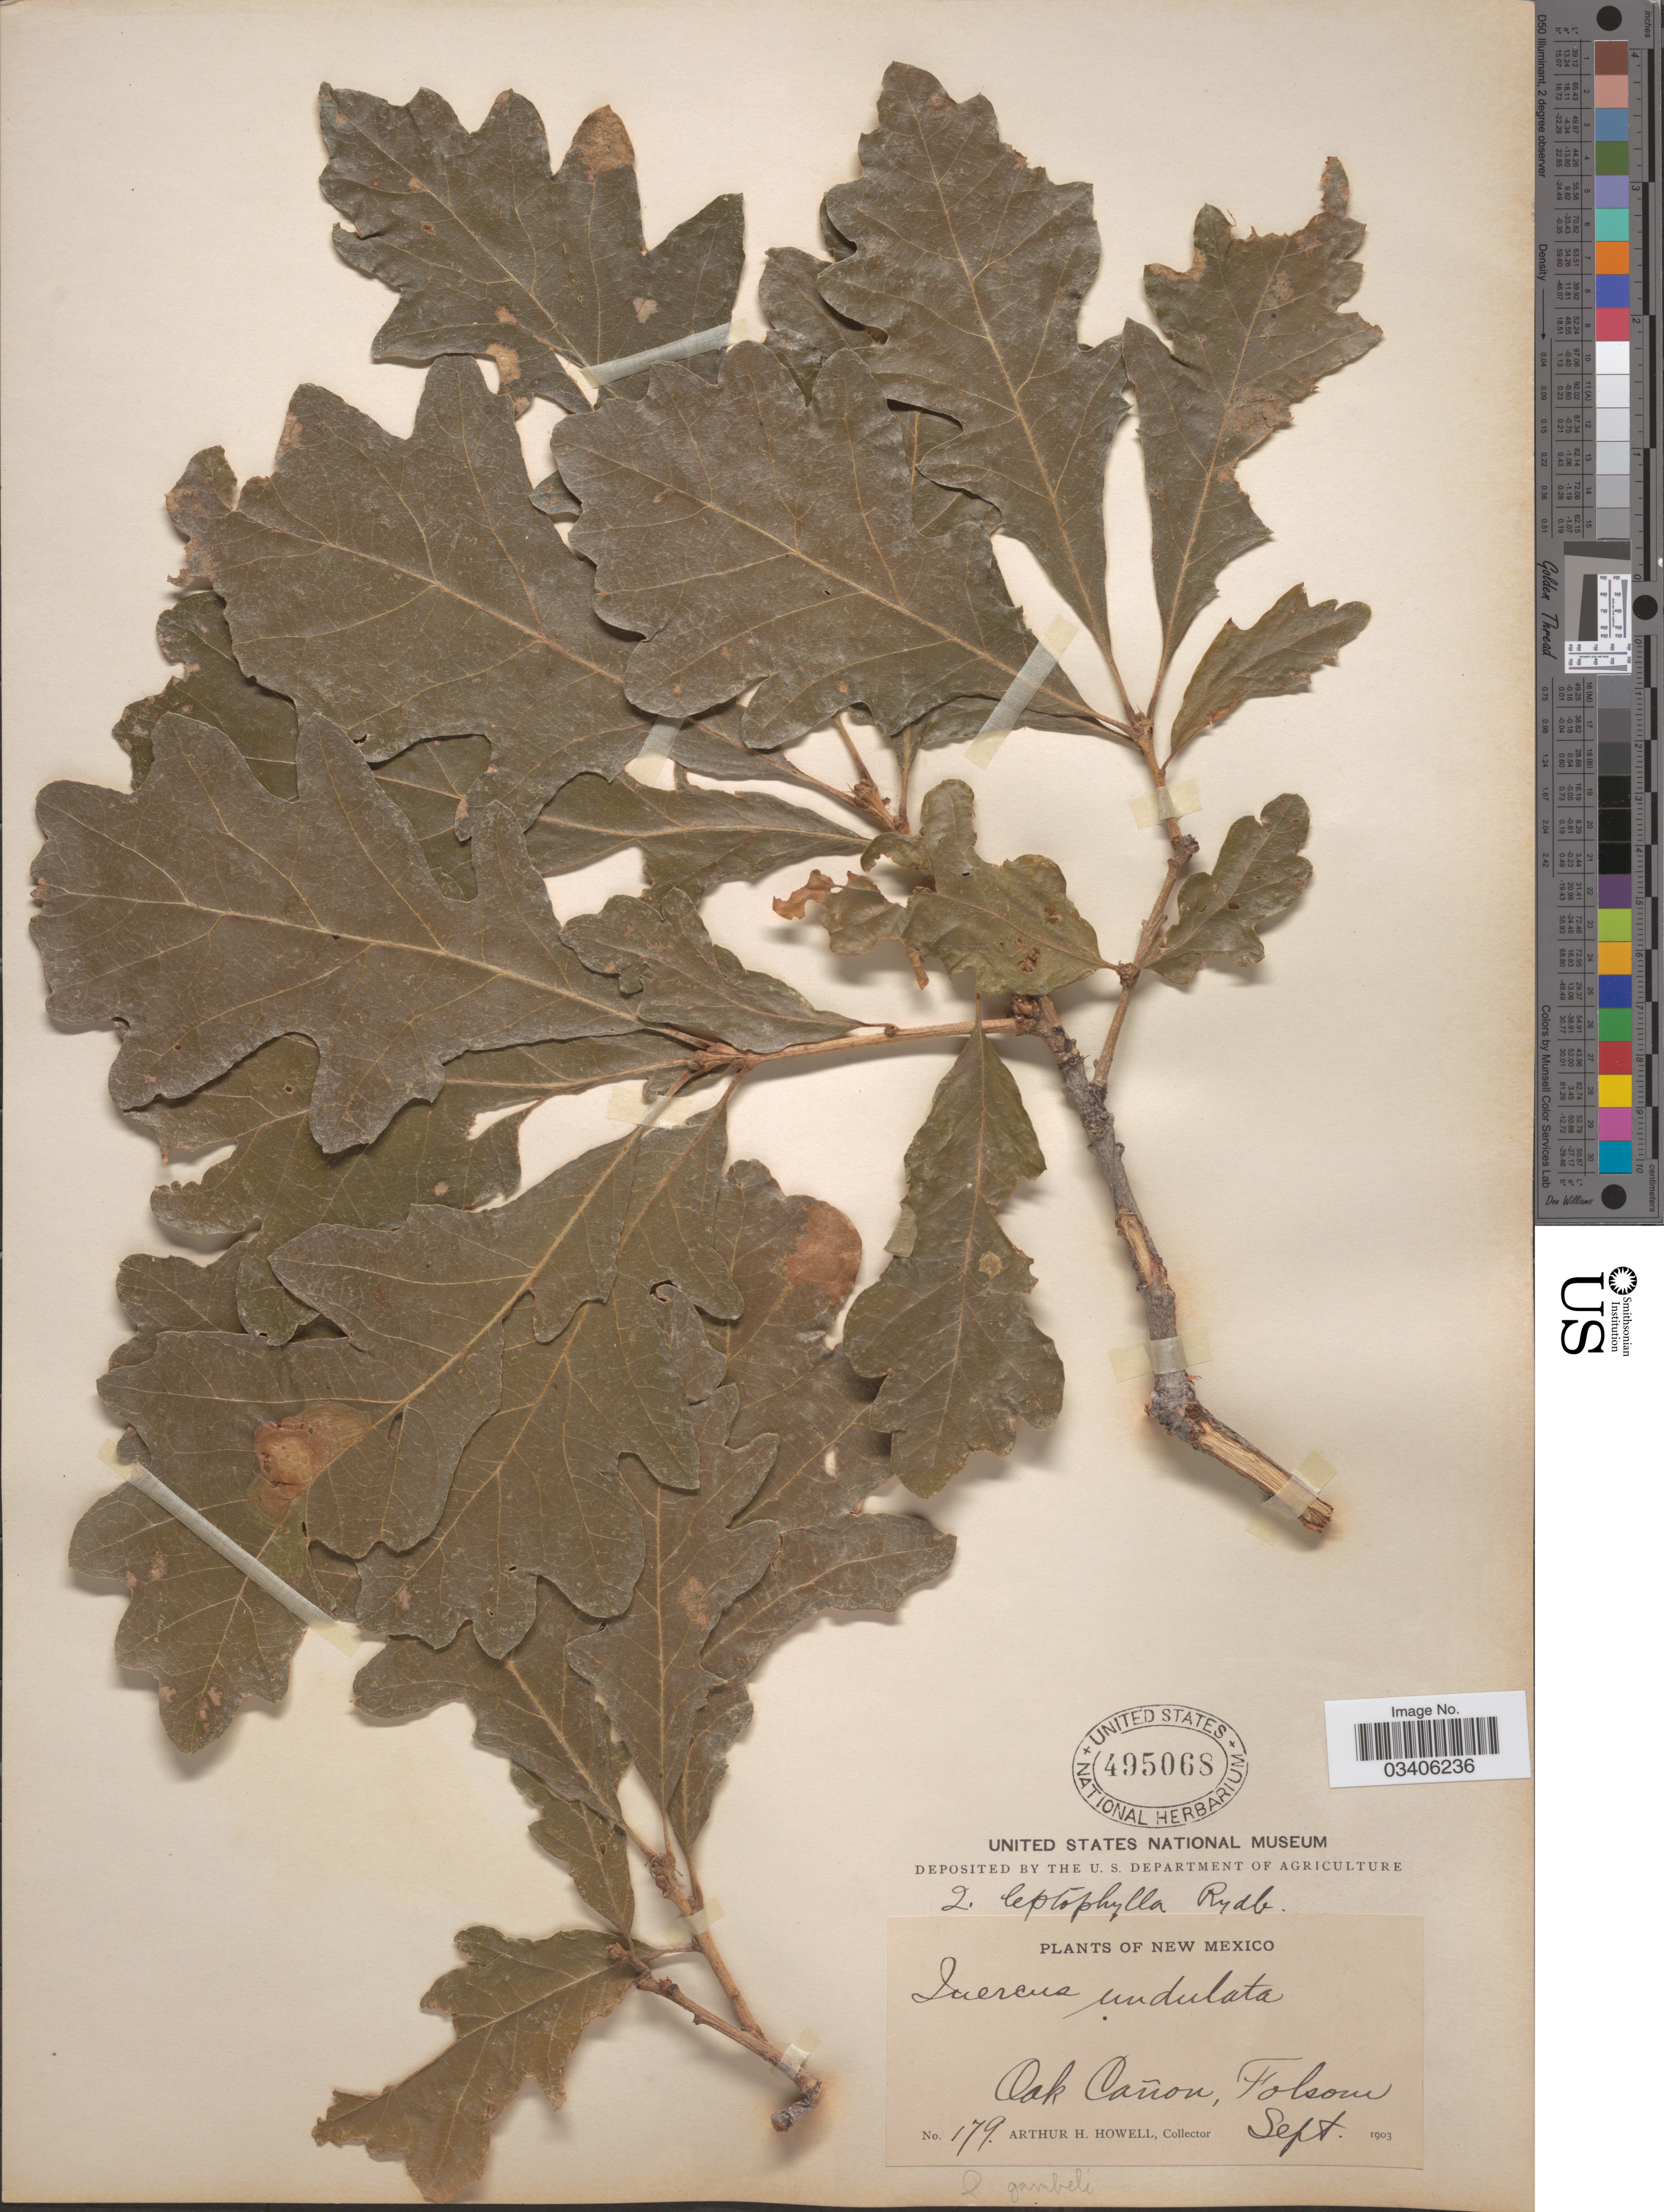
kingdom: Plantae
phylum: Tracheophyta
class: Magnoliopsida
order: Fagales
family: Fagaceae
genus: Quercus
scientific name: Quercus leptophylla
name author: Rydb.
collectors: A. H. Howell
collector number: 179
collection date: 1903-09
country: United States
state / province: New Mexico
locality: Oak Cañon, Folsom.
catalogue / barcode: US 495068